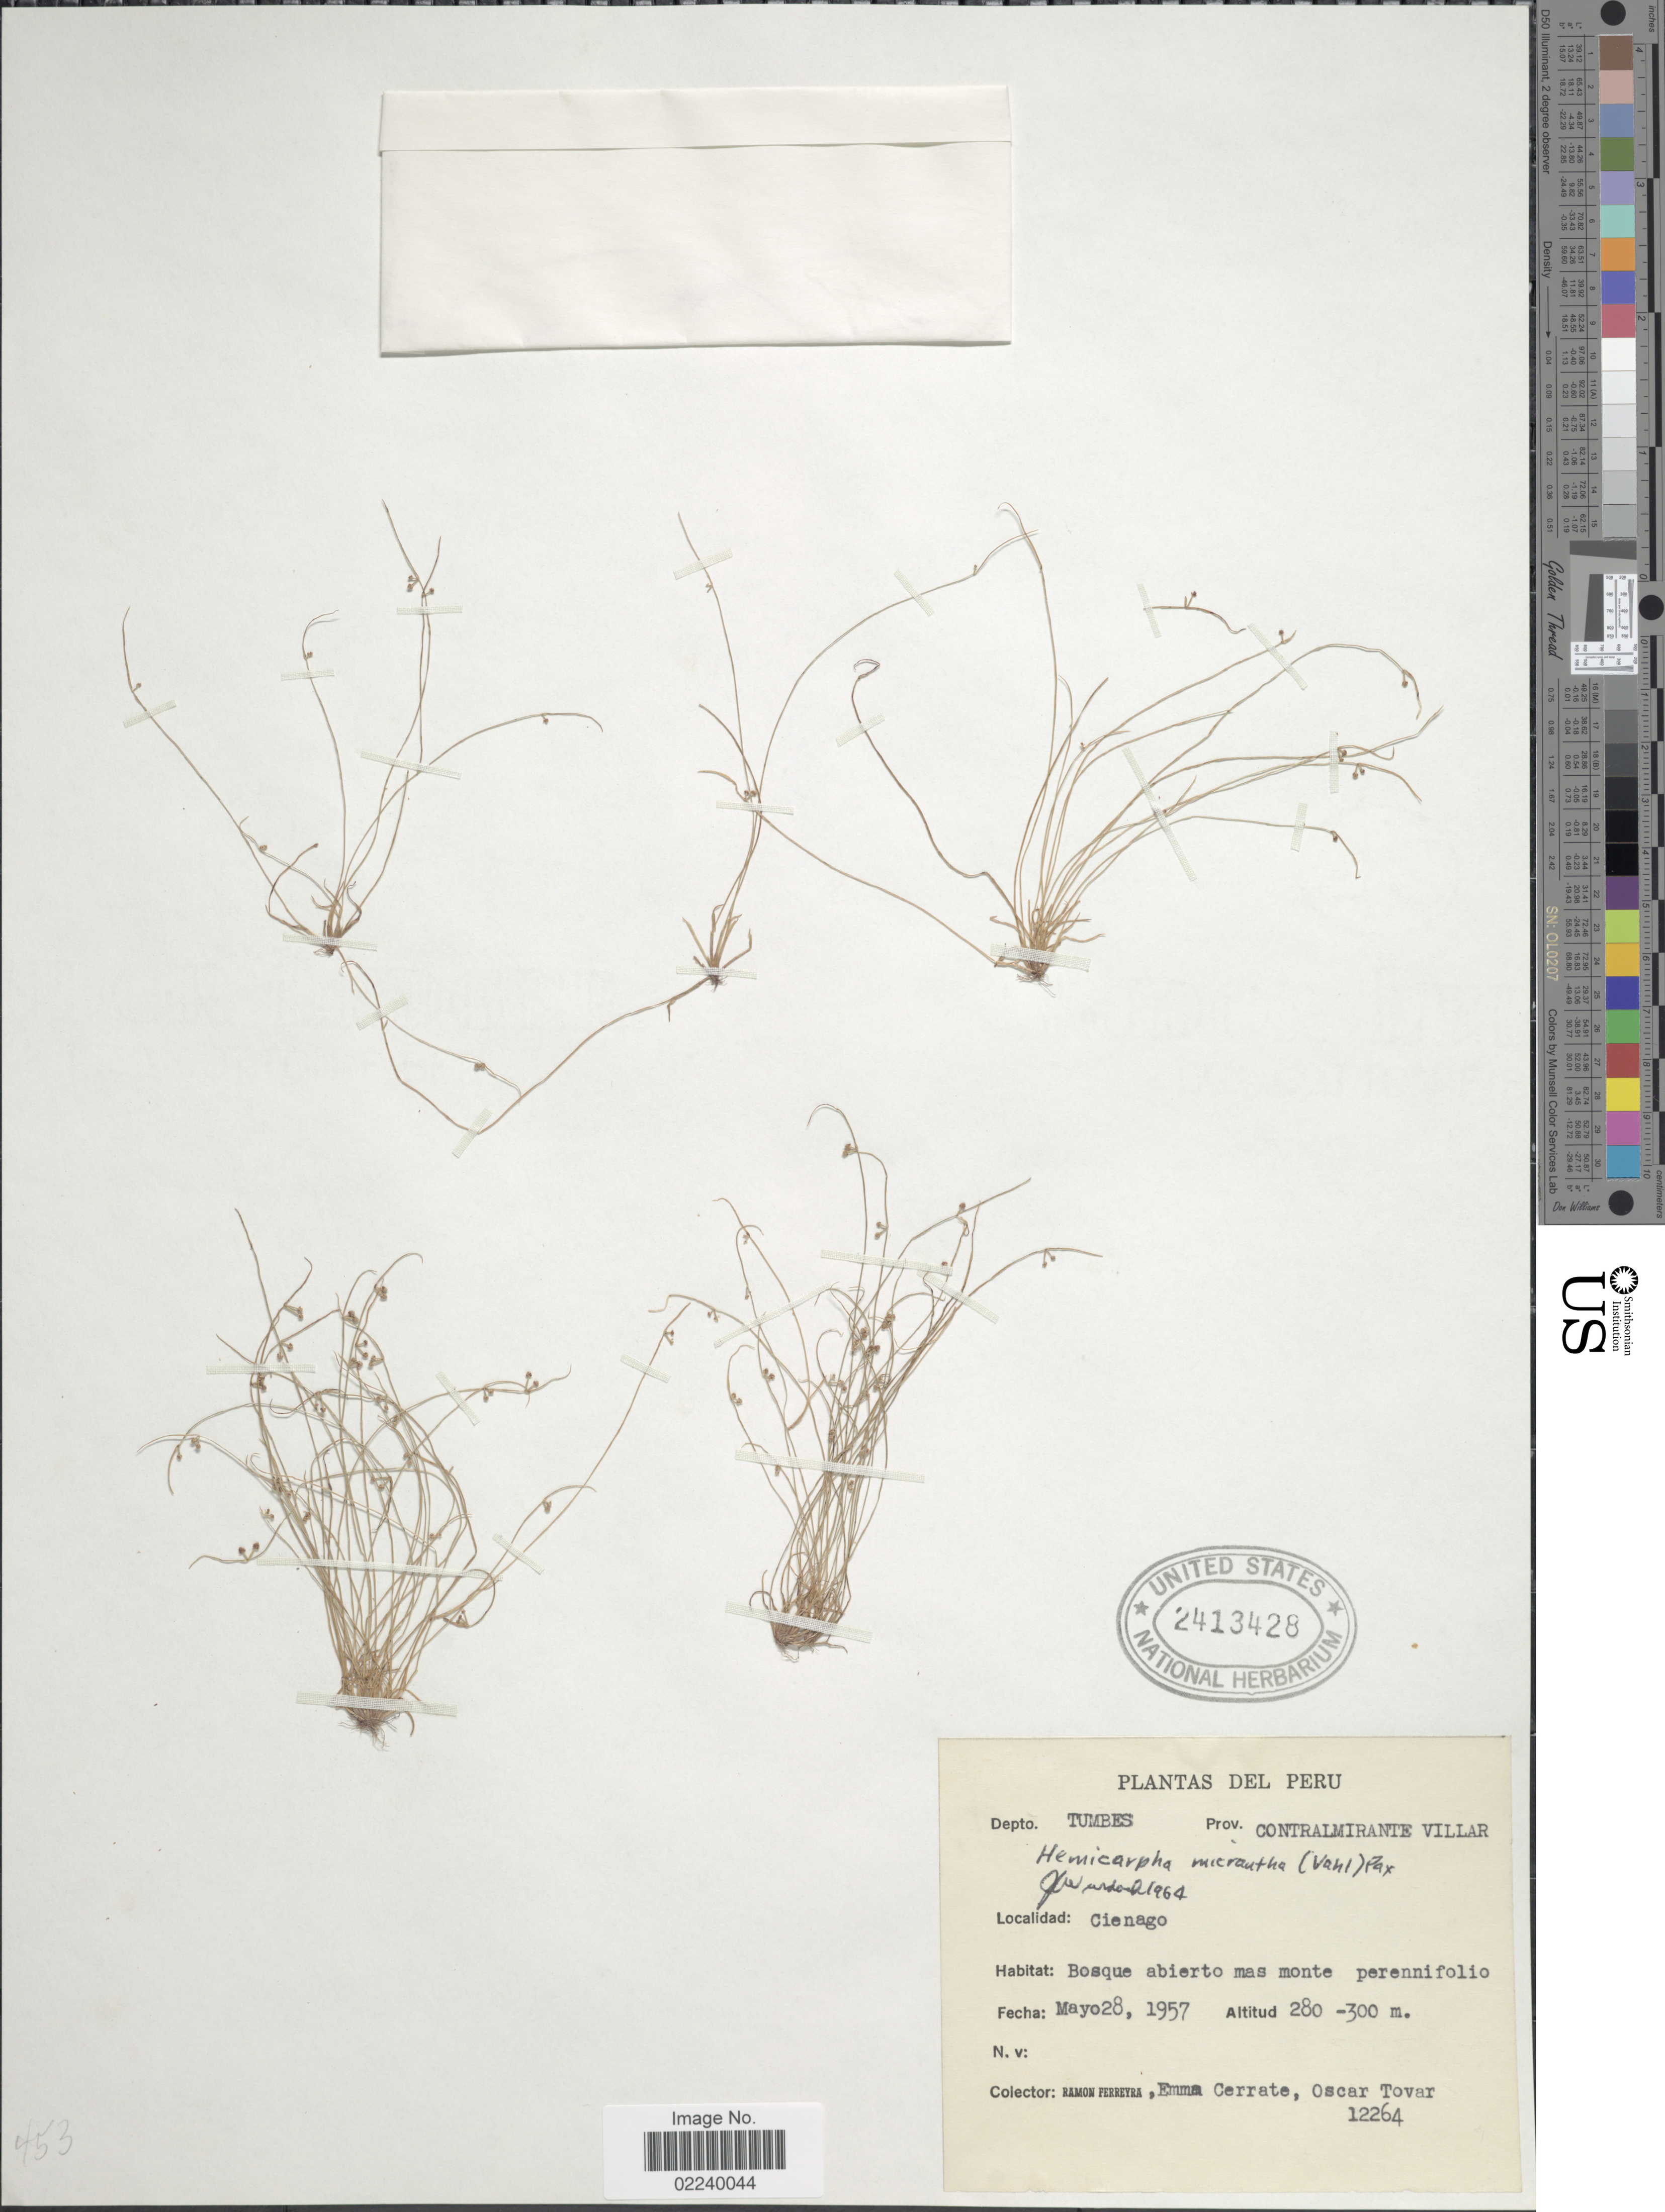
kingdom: Plantae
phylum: Tracheophyta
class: Liliopsida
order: Poales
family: Cyperaceae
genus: Cyperus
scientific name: Cyperus subsquarrosus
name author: (Muhl.) Bauters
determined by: Strong, M. T., (US), Smithsonian Institution - National Museum of Natural History (UNITED STATES)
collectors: R. A. Ferreyra, E. Cerrate & Ó. Tovar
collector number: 12264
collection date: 1957-05-28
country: Peru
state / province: Tumbes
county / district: Contralmirante Villar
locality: Prov. Contralmirante Villar, Cienago, bosque abierto mas monte perennifolio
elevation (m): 280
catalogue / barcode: US 2413428